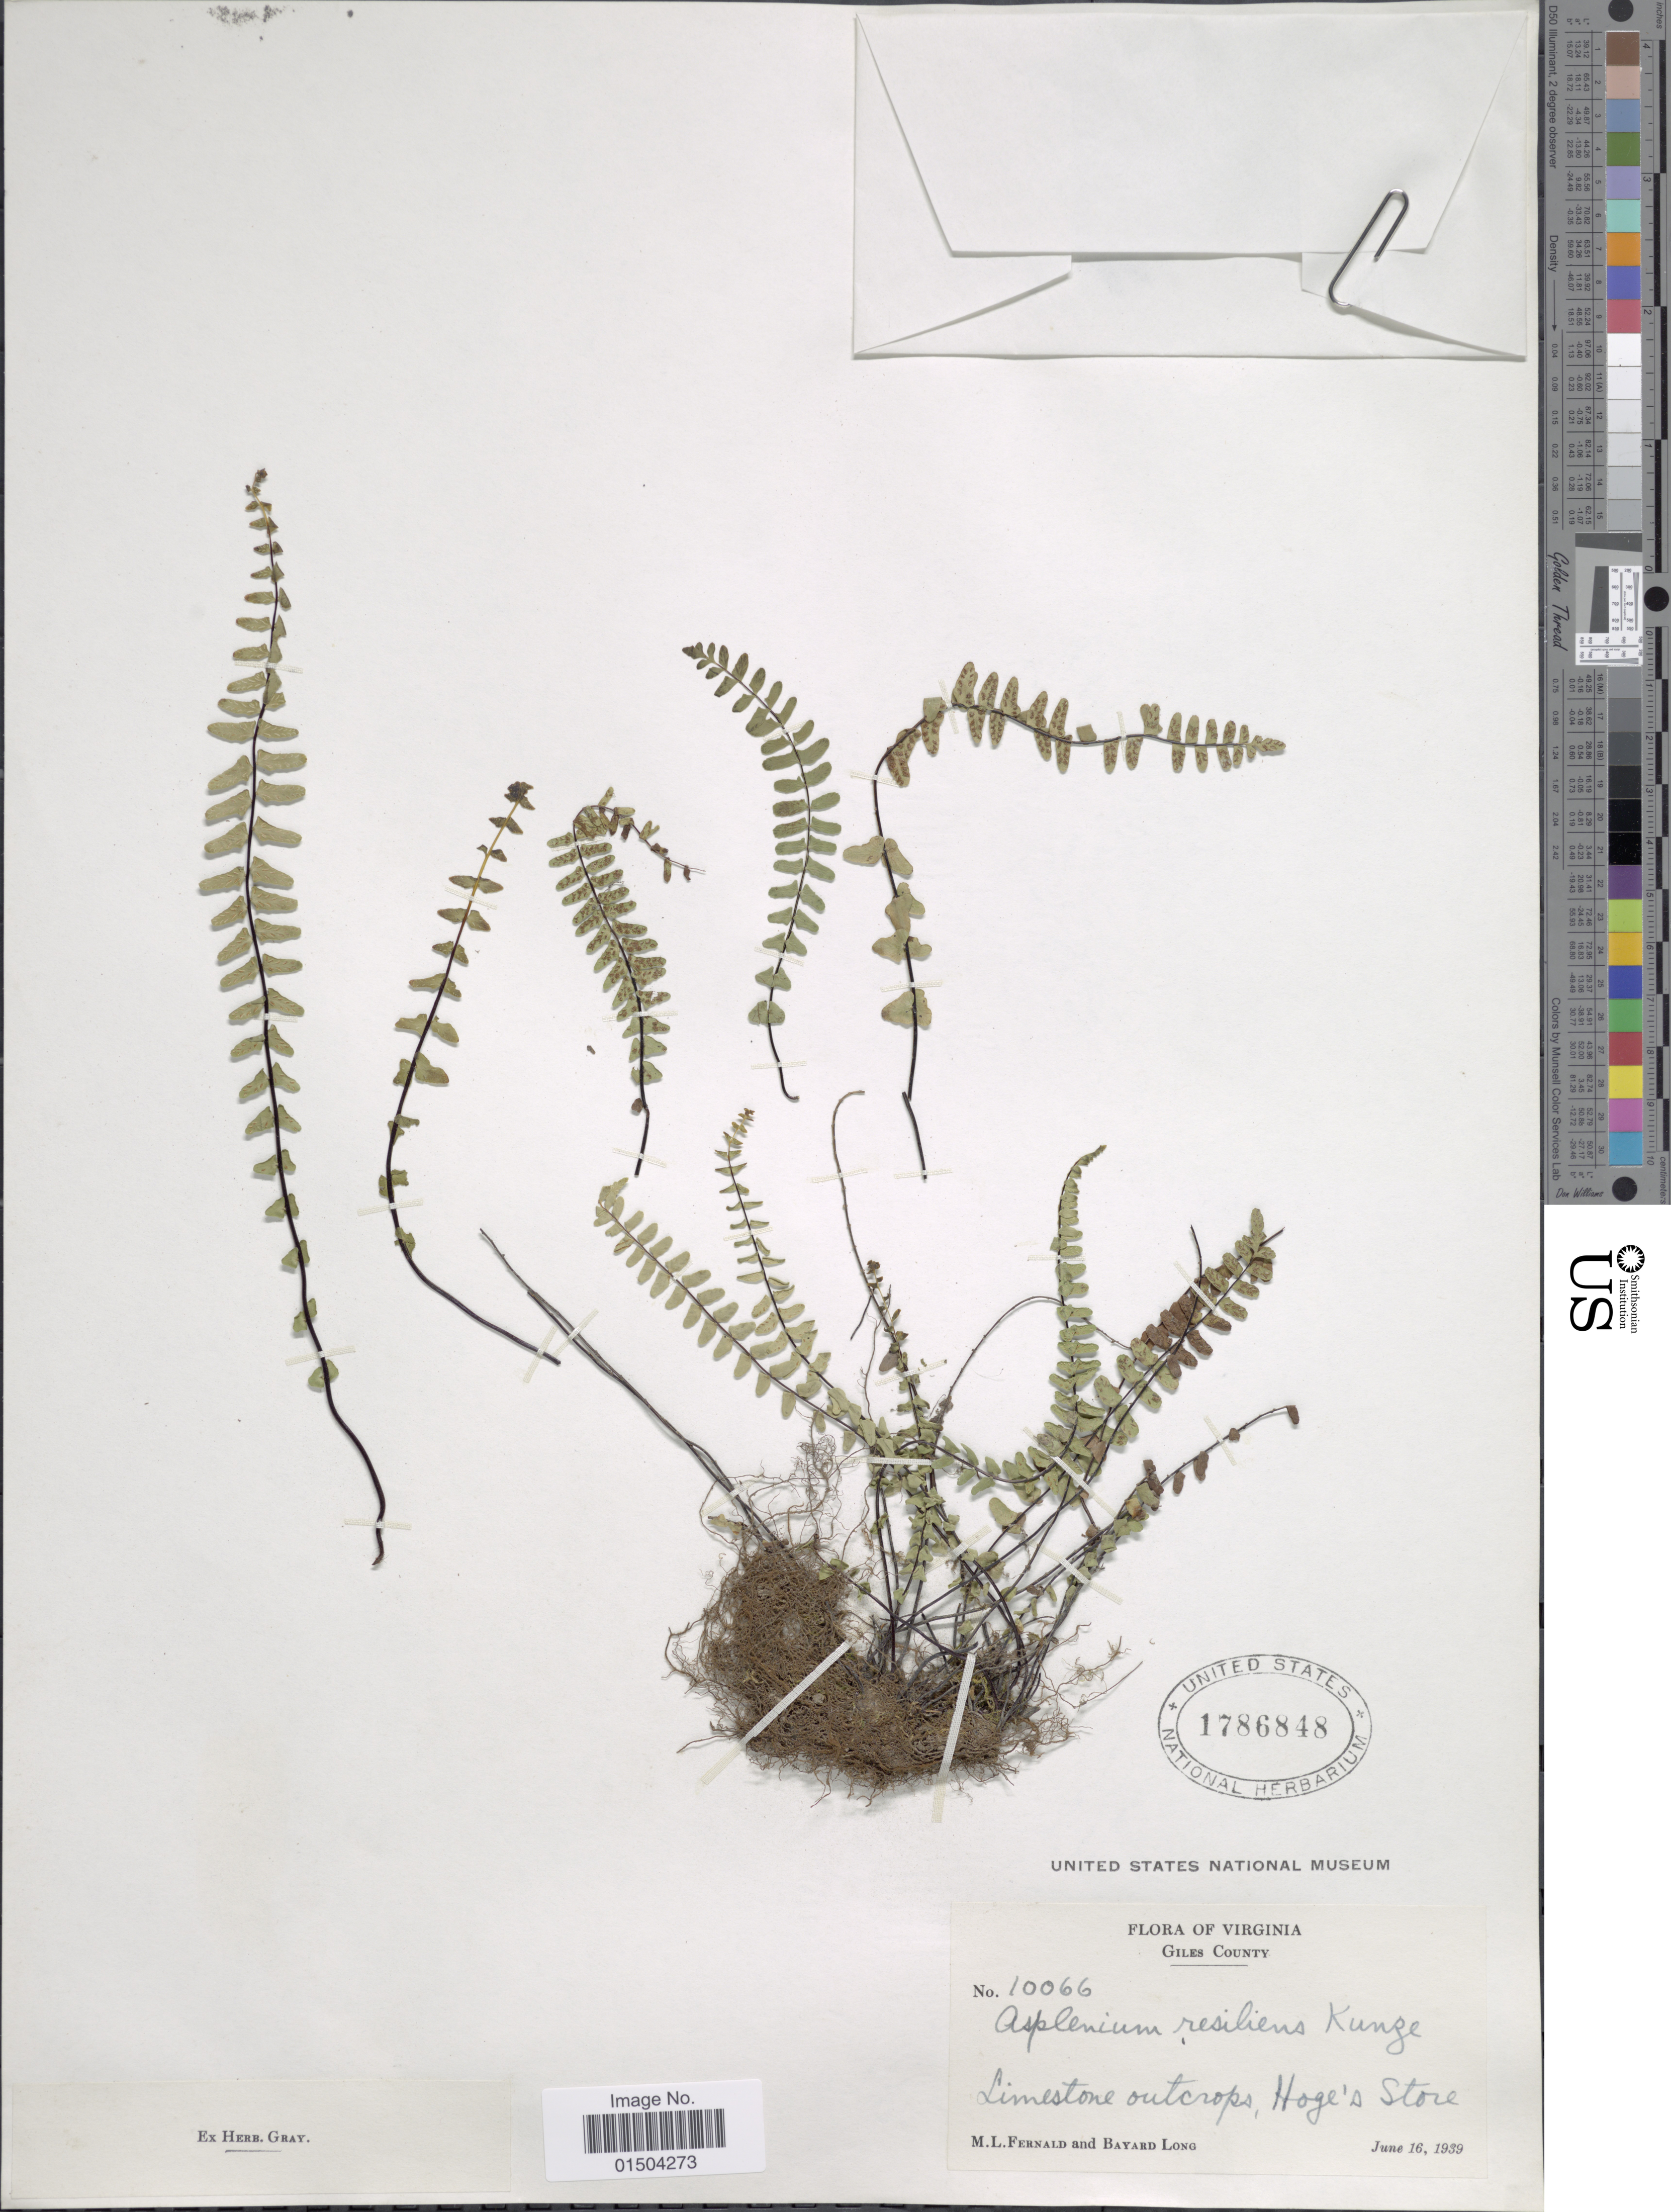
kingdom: Plantae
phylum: Tracheophyta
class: Polypodiopsida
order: Polypodiales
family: Aspleniaceae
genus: Asplenium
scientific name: Asplenium resiliens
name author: Kunze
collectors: M. L. Fernald & B. Long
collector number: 10066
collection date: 1939-06-16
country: United States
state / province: Virginia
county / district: Giles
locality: Limestone outcrops, Hoge's Store.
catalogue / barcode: US 1786848